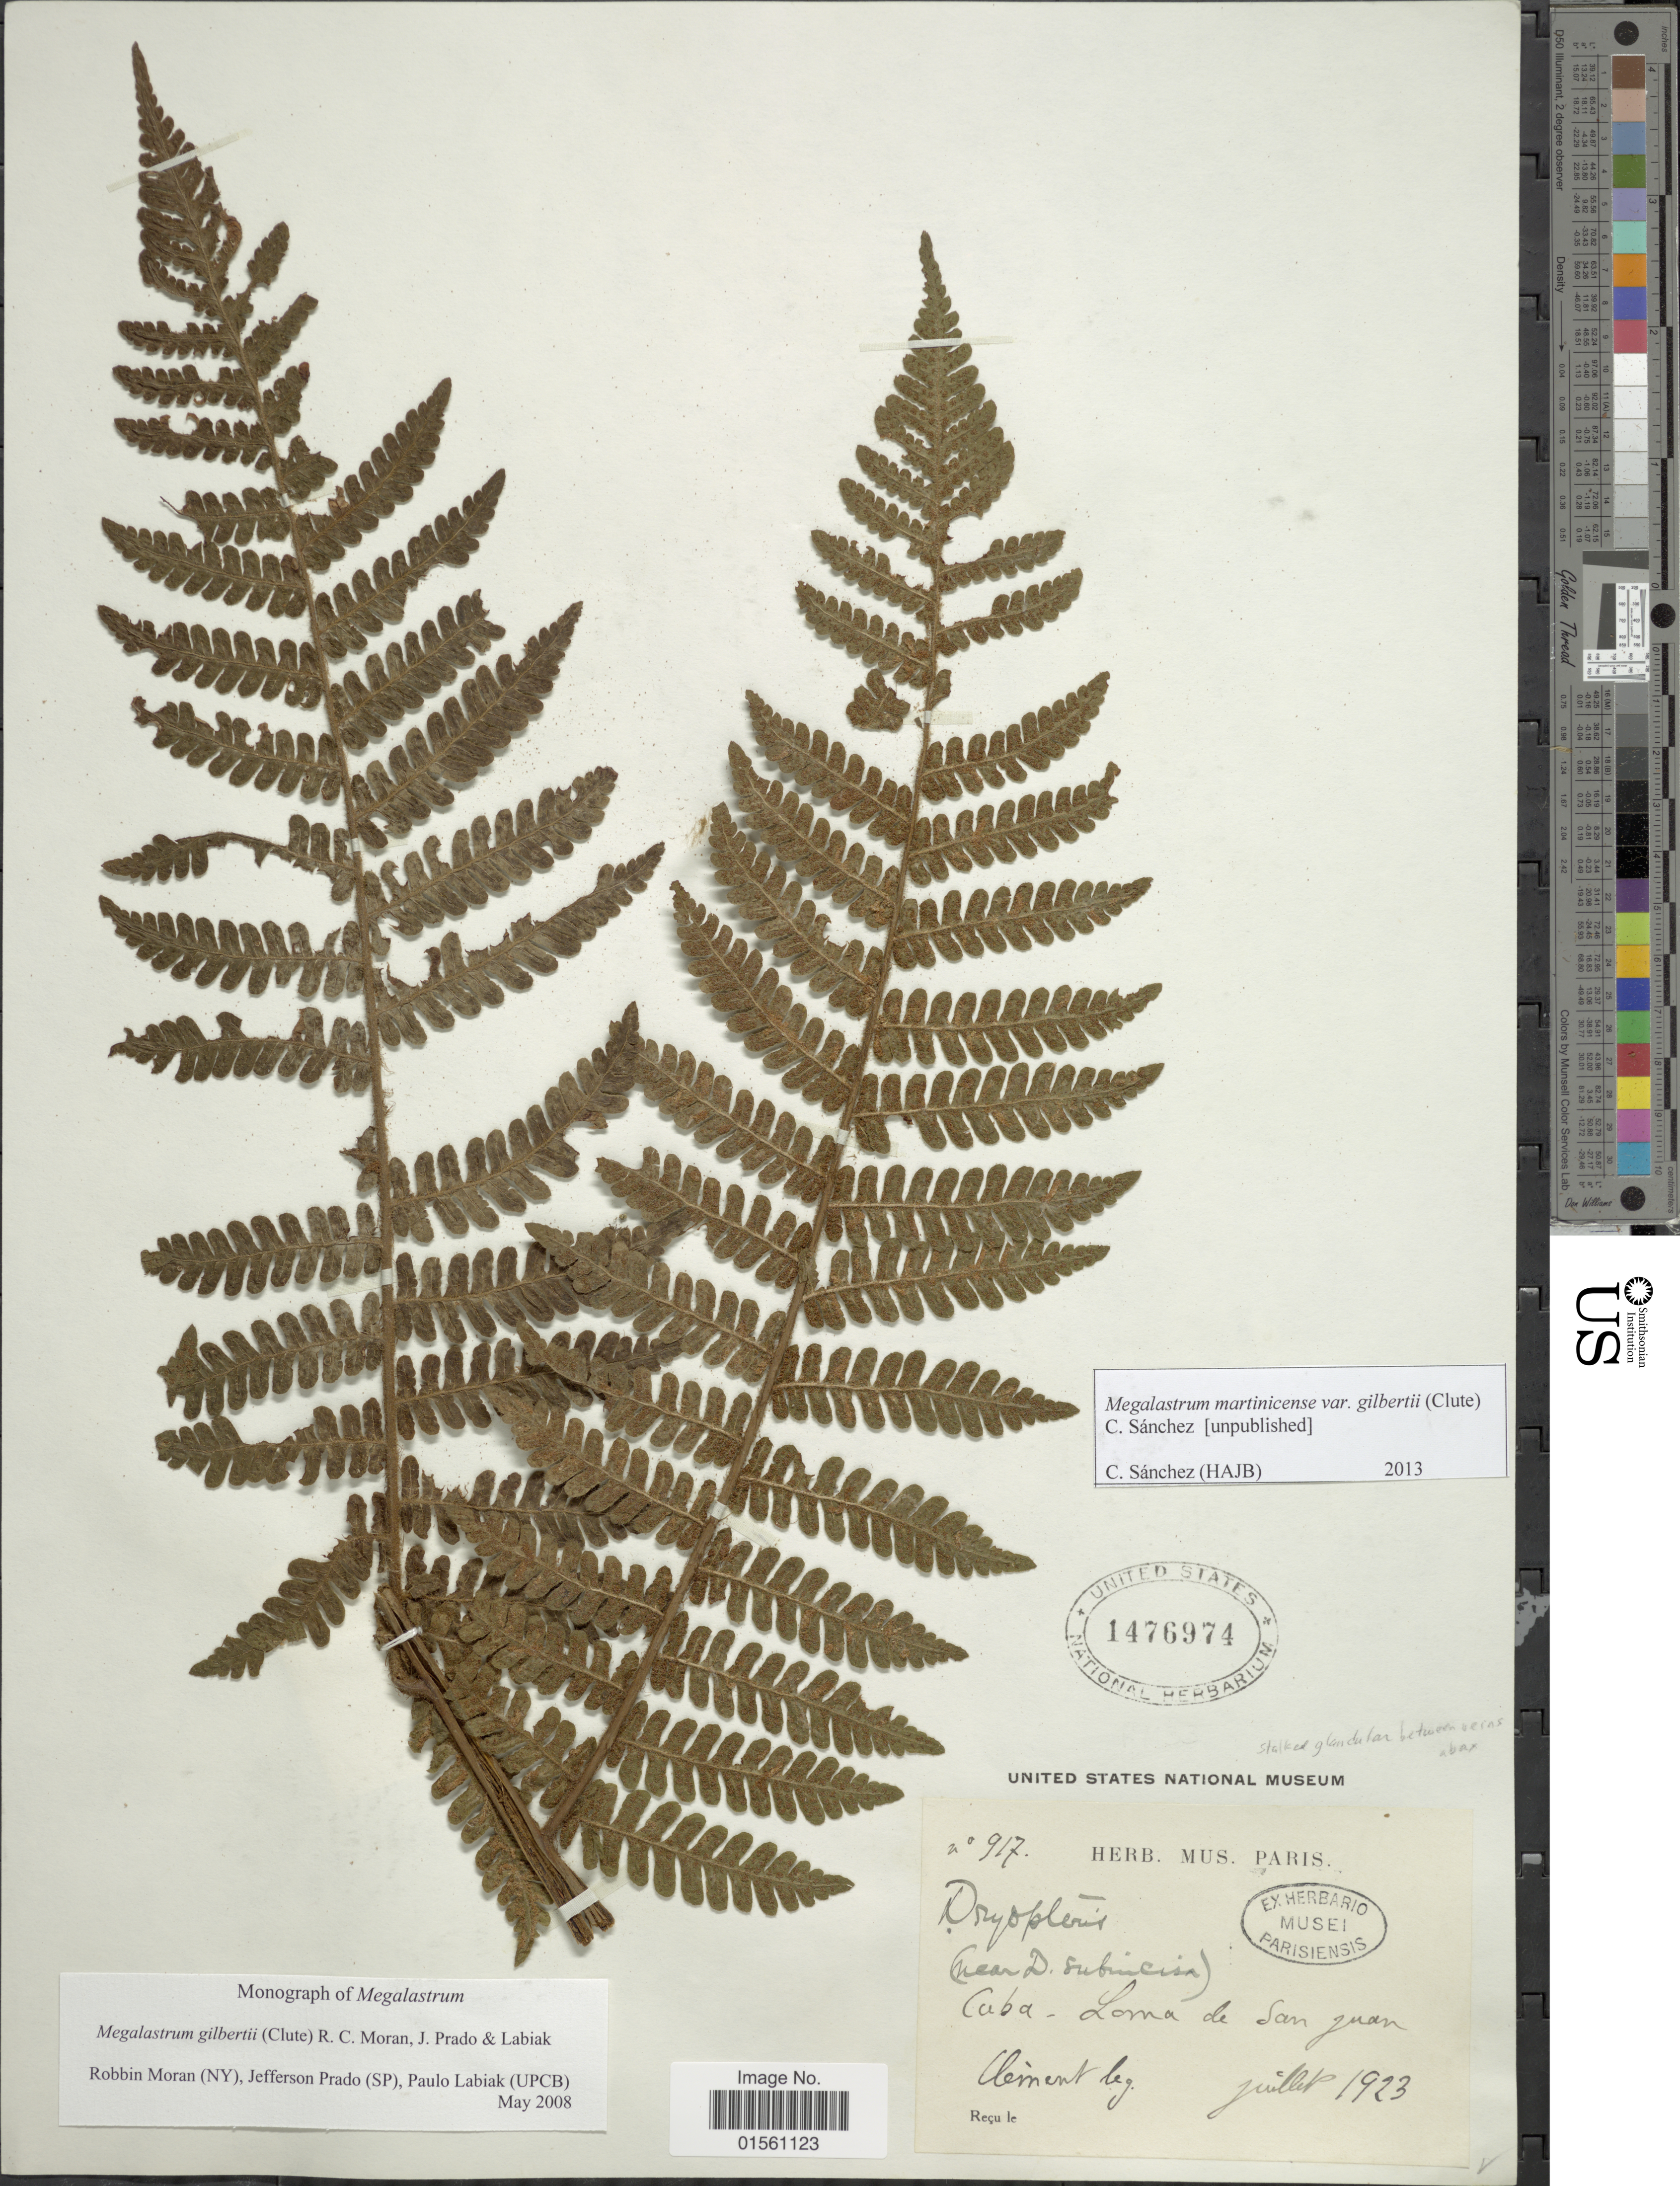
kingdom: Plantae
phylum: Tracheophyta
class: Polypodiopsida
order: Polypodiales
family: Dryopteridaceae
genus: Megalastrum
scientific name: Megalastrum gilbertii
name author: (Clute) R.C. Moran et al.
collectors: -. Clement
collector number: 917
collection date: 1923-07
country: Cuba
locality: Cuba- Loma de San Juan.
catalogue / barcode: US 1476974